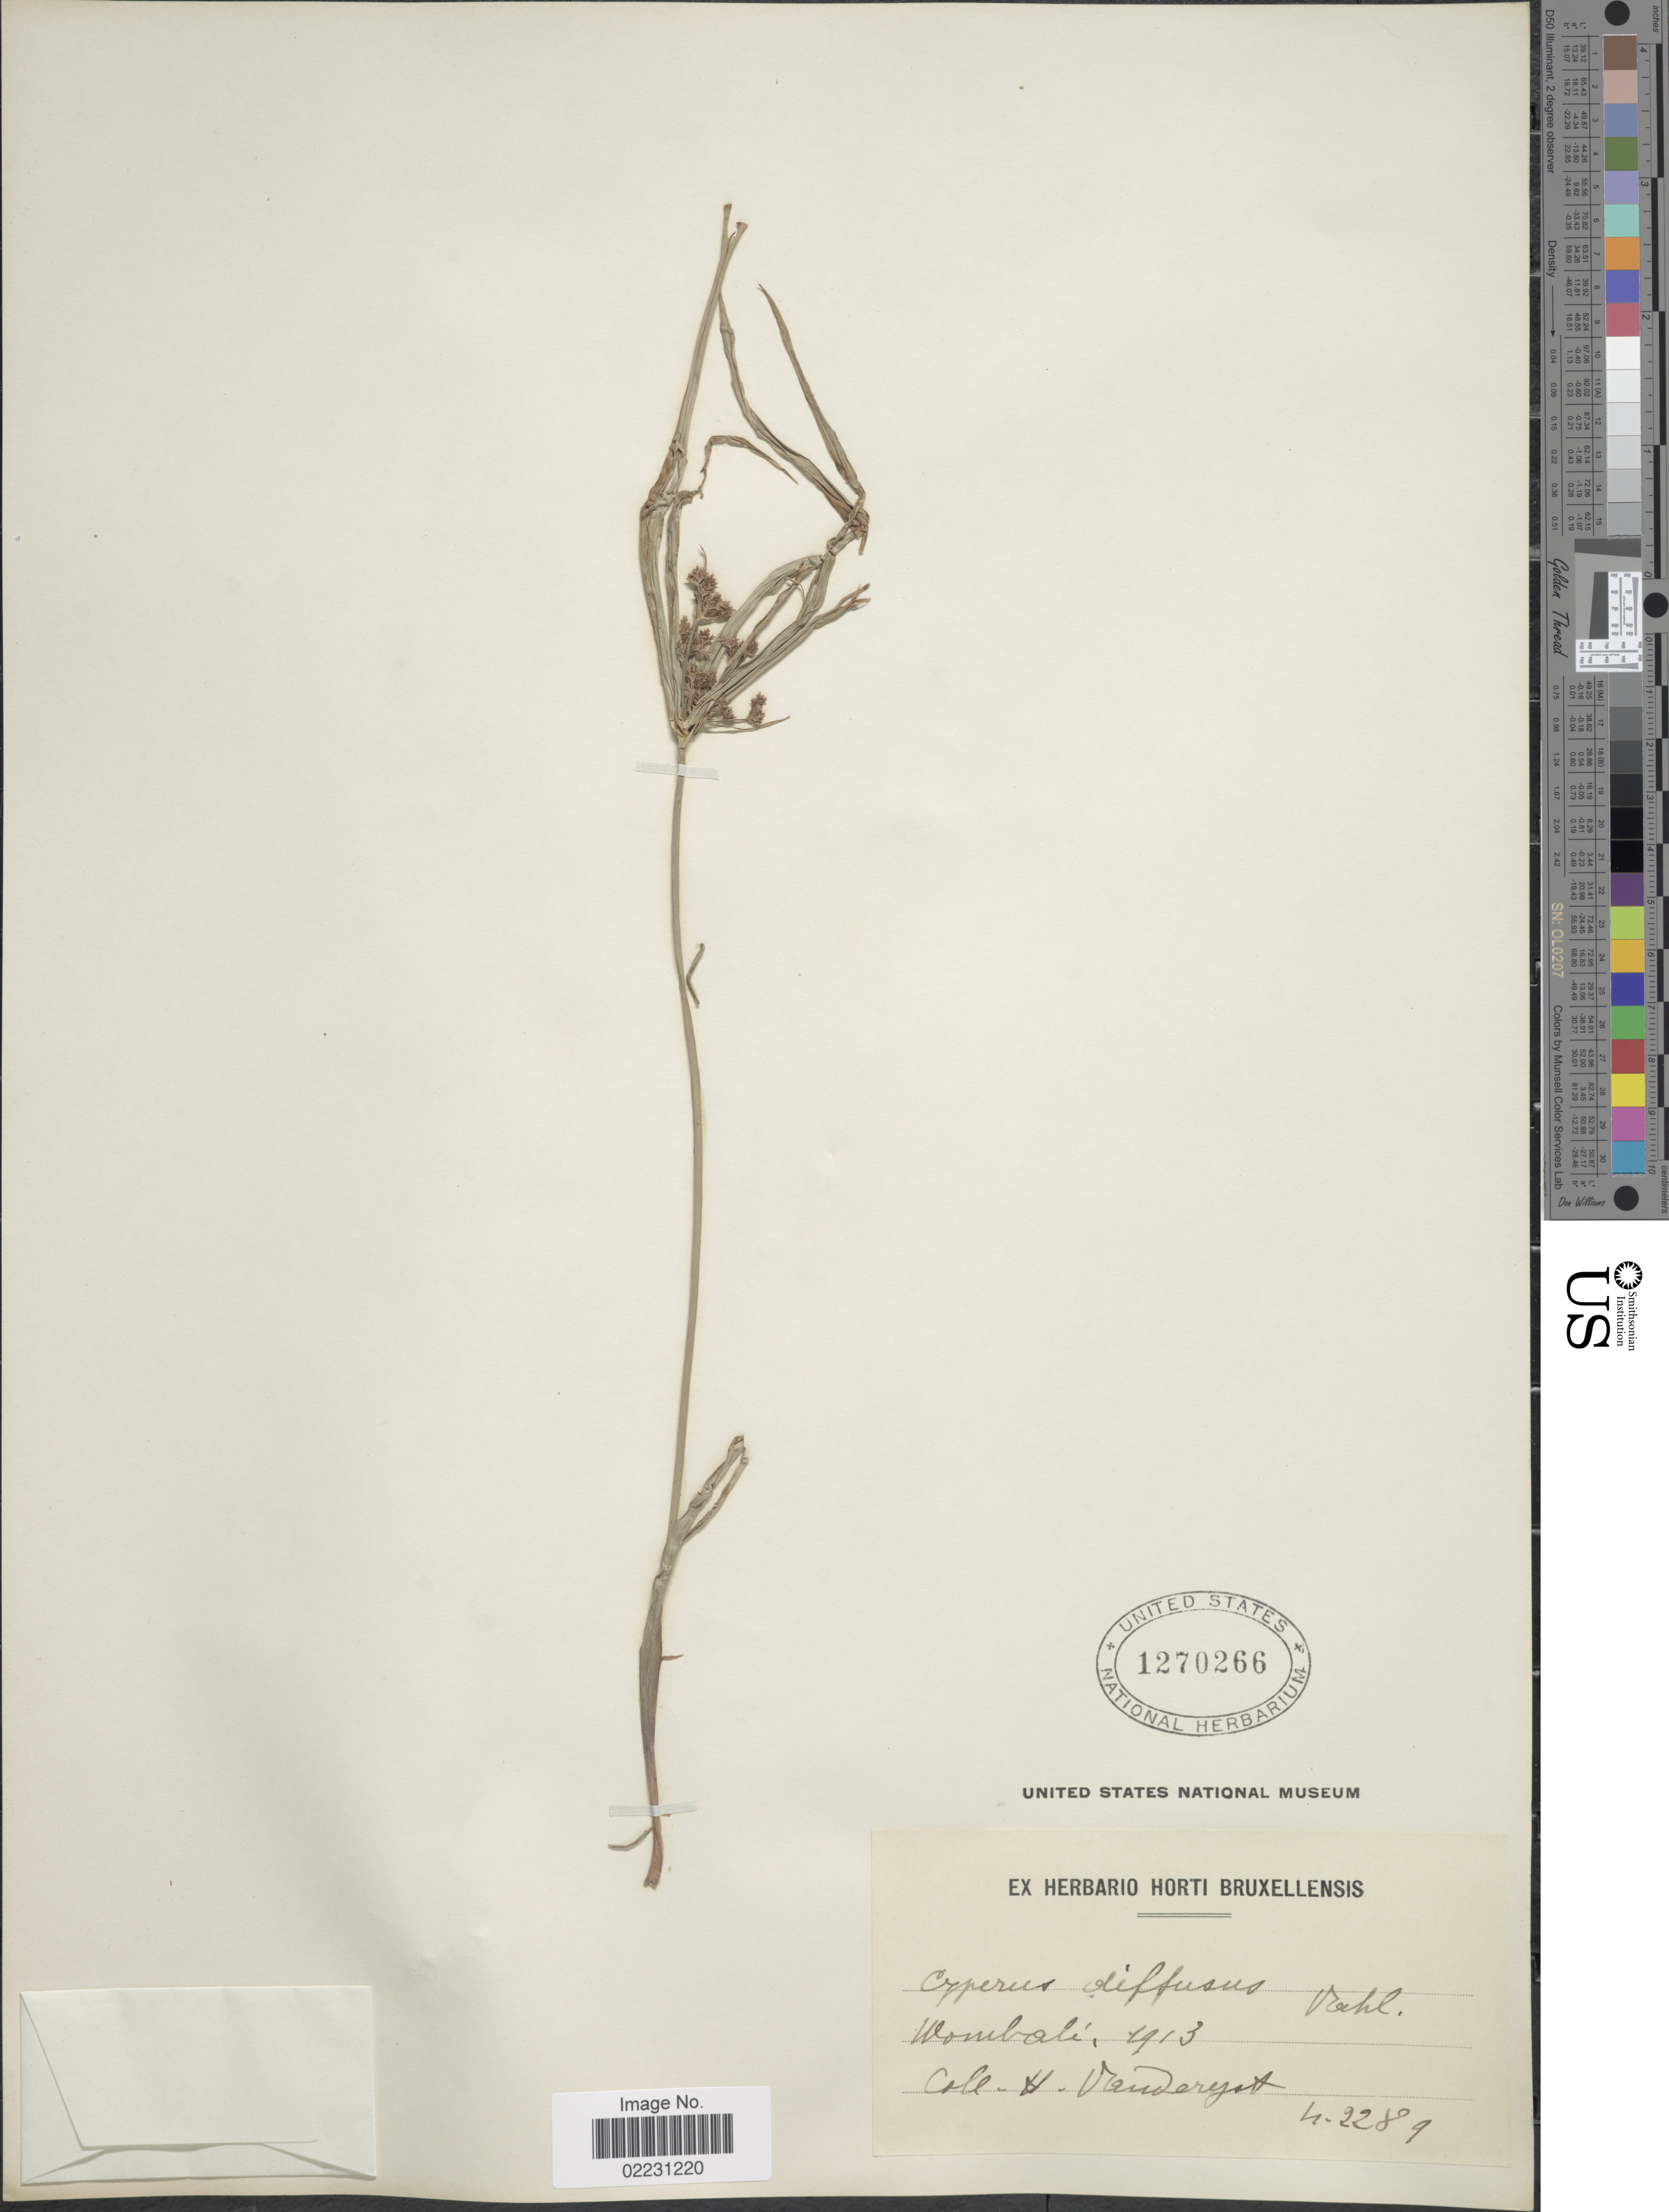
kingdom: Plantae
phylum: Tracheophyta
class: Liliopsida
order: Poales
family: Cyperaceae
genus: Cyperus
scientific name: Cyperus diffusus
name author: Vahl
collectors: H. J. R. Vanderyst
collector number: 42289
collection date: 1913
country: Congo, Democratic Republic of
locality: Wombali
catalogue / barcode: US 1270266